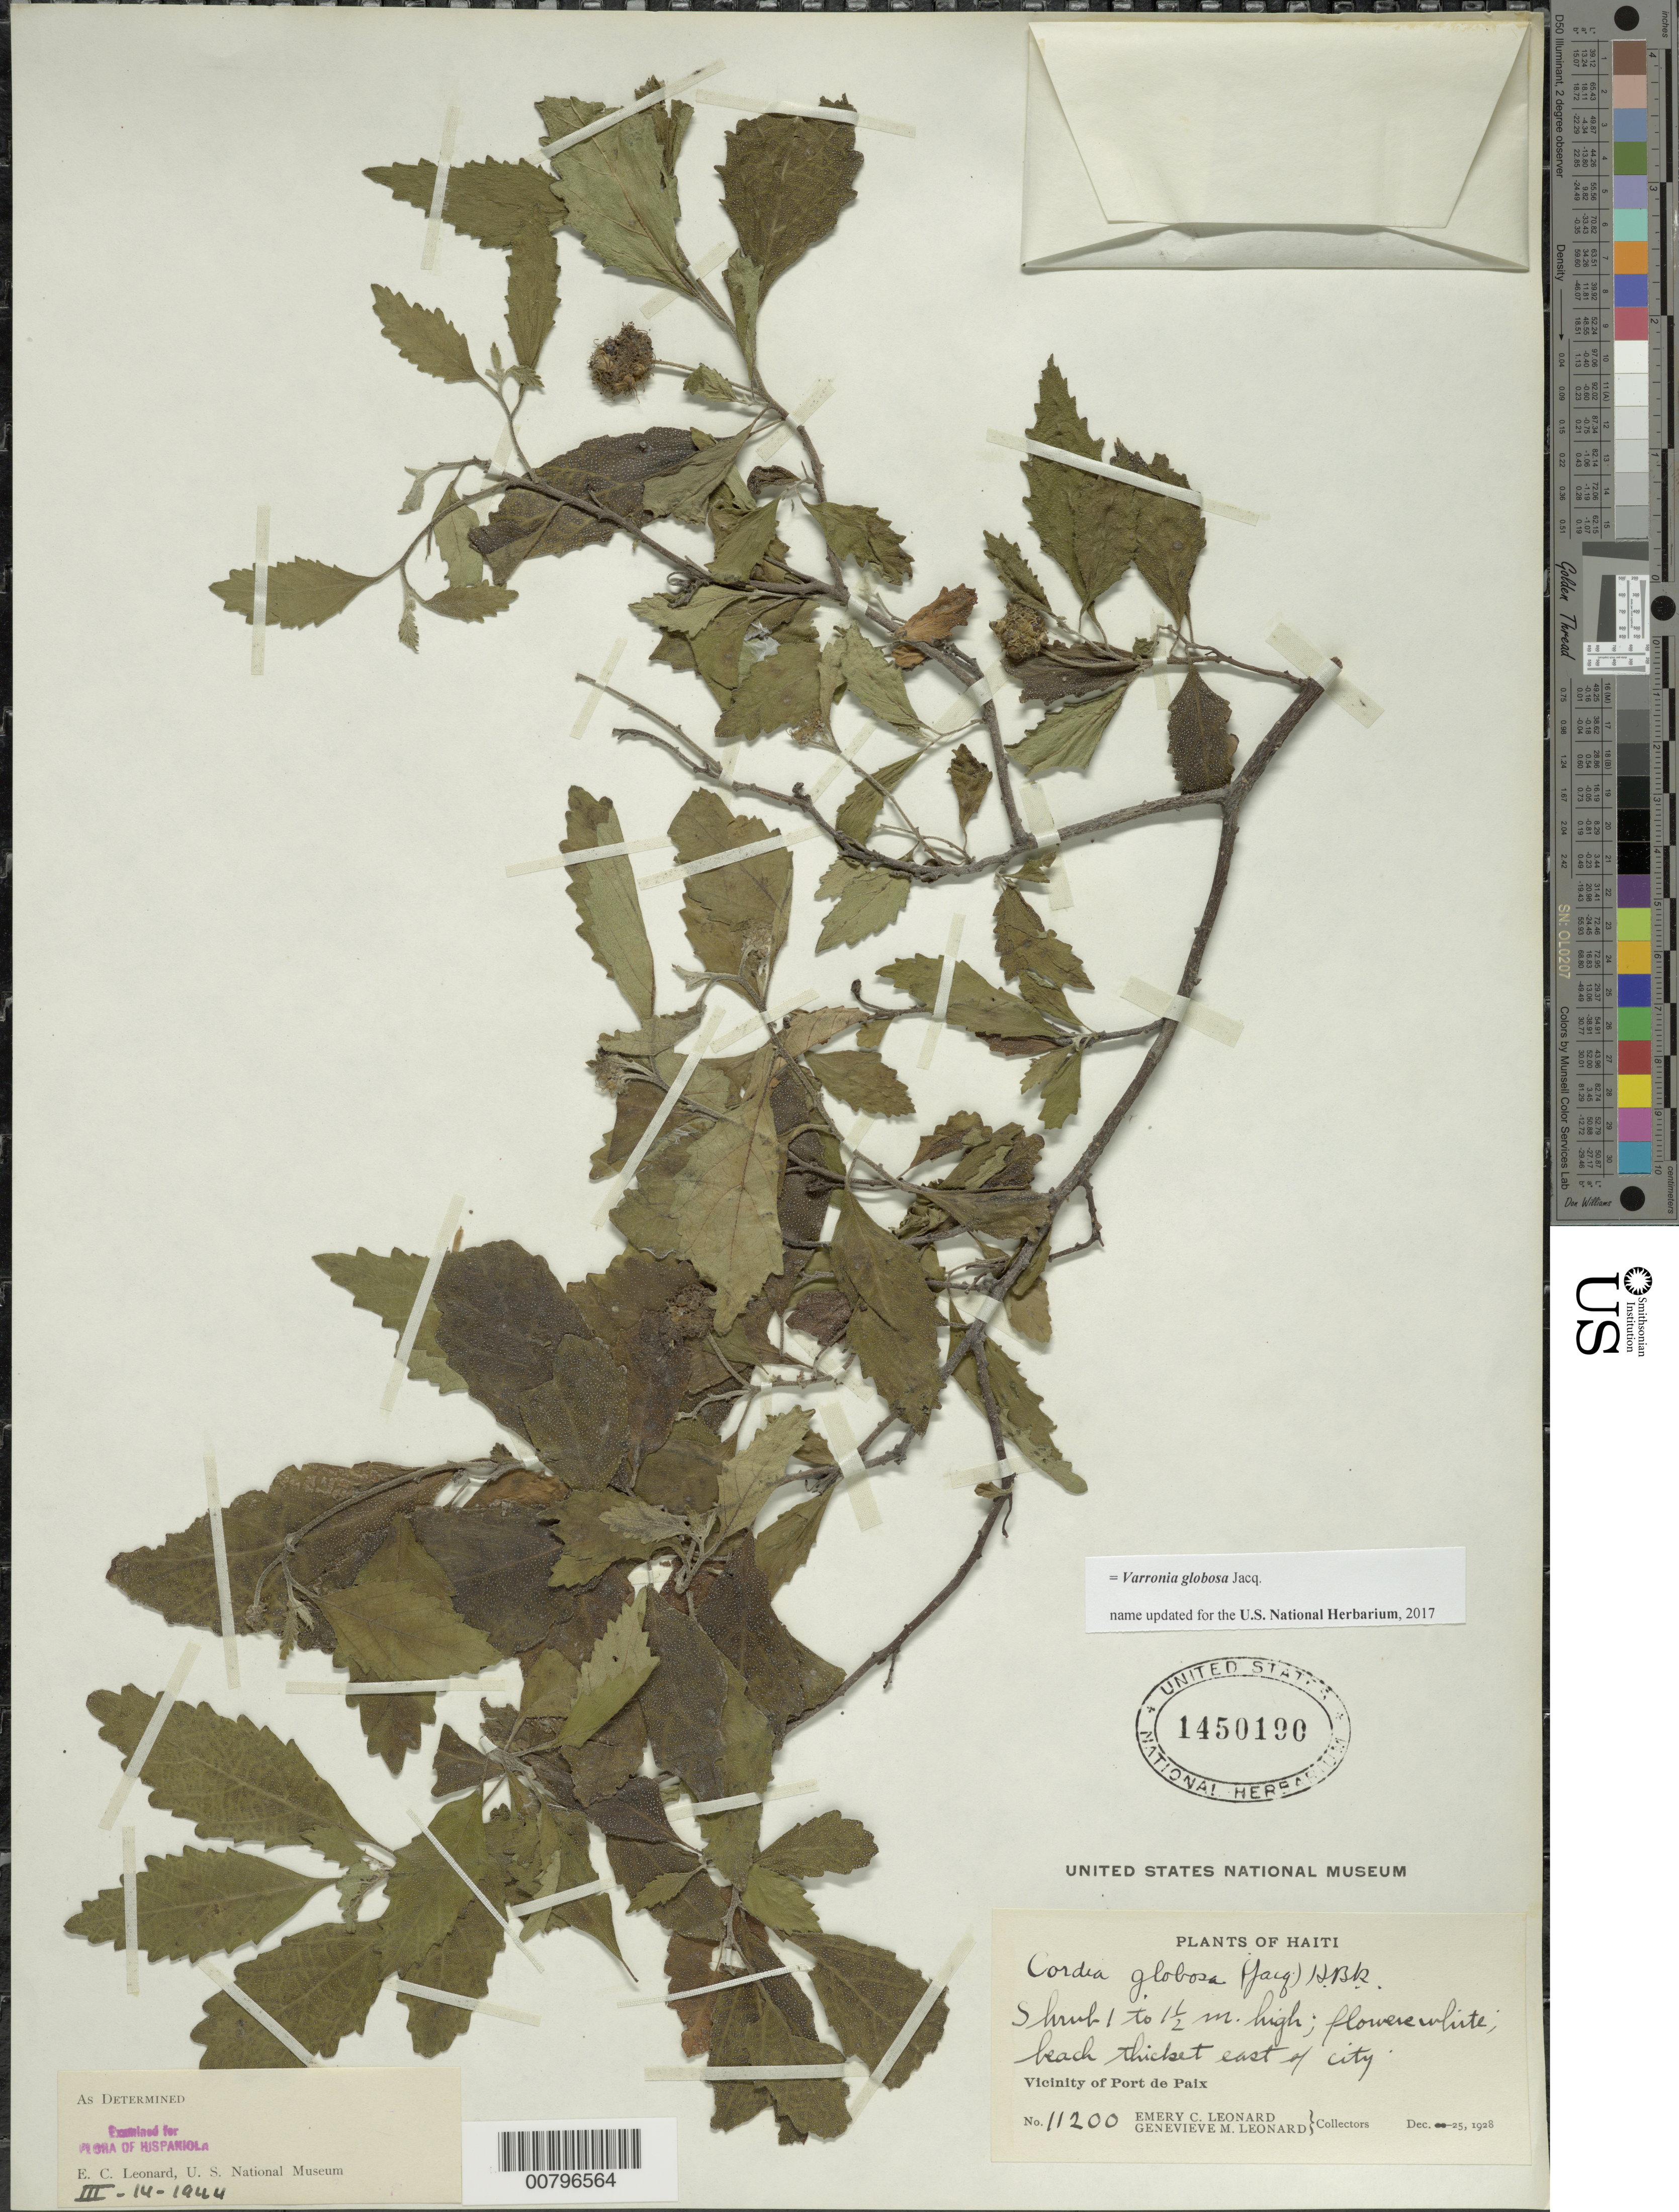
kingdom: Plantae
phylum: Tracheophyta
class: Magnoliopsida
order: Boraginales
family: Cordiaceae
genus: Cordia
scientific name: Cordia globosa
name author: (Jacq.) Kunth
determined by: Leonard, Emery C., (US)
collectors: E. C. Leonard & G. M. Leonard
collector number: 11200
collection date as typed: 25 Dec 1928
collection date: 1928-12-25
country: Haiti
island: Hispaniola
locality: Vicinity of Port de Paix, east of city.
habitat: Beach thicket.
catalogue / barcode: US 1450190